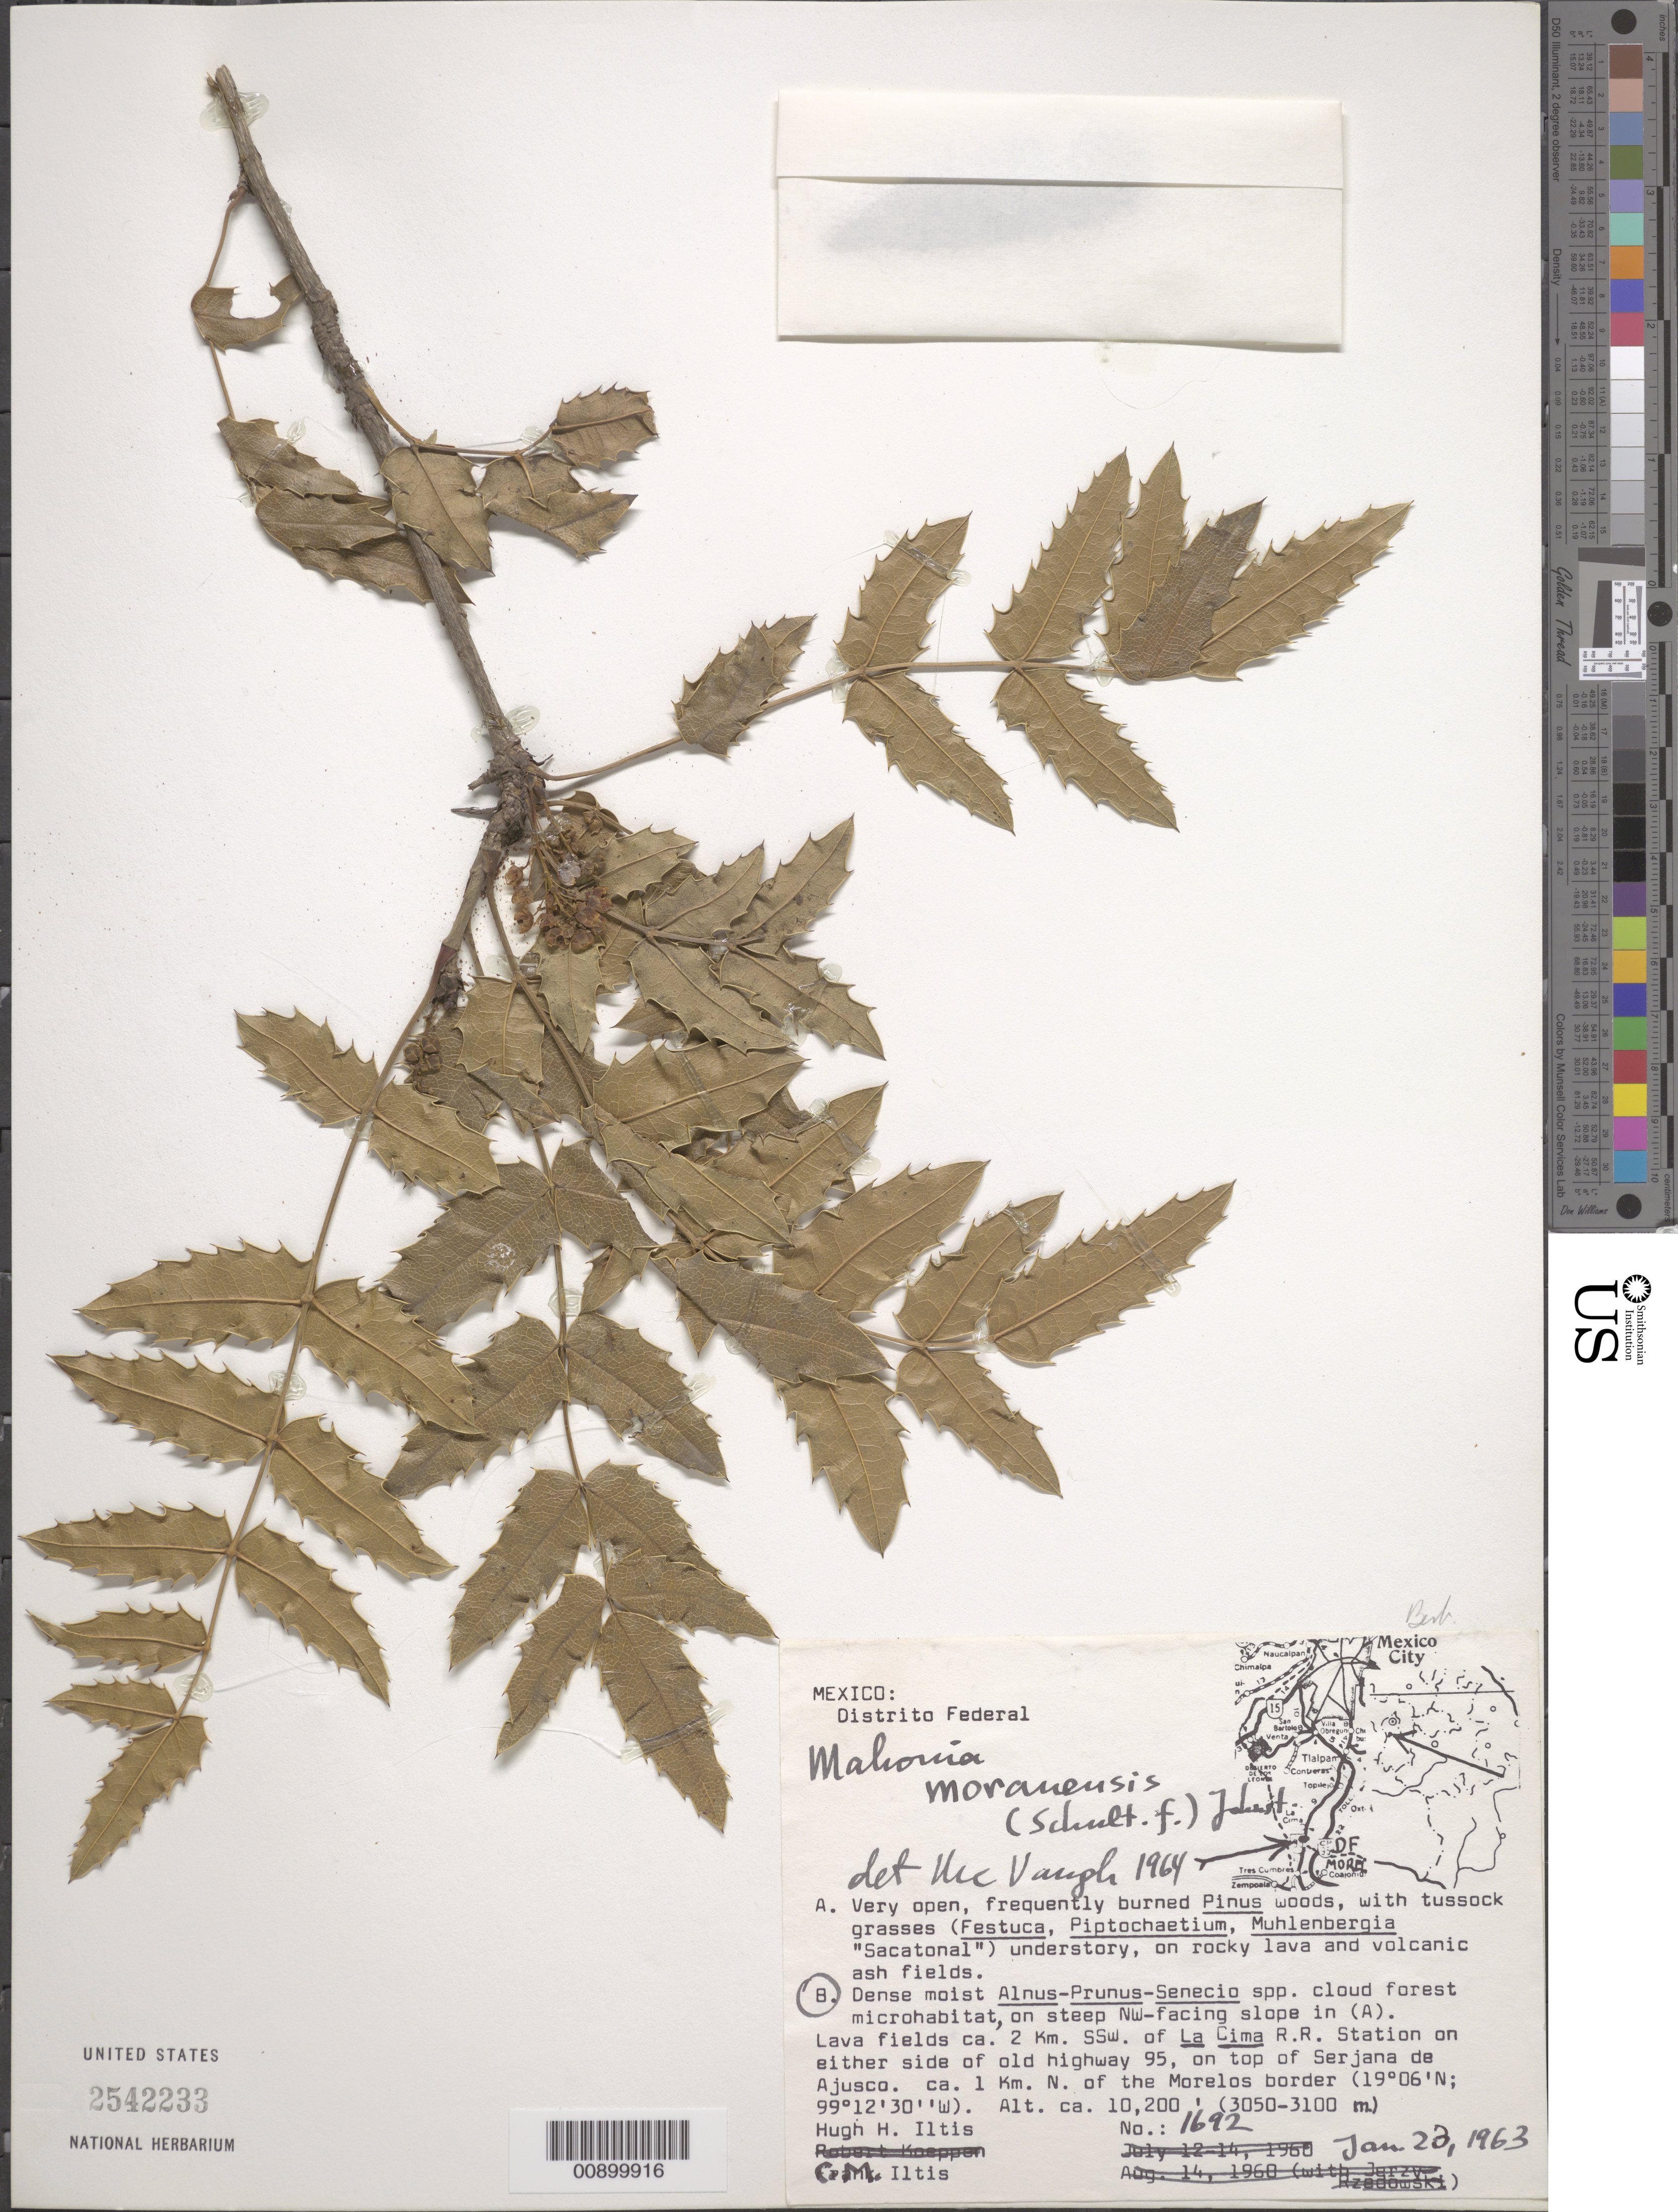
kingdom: Plantae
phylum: Tracheophyta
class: Magnoliopsida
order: Ranunculales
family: Berberidaceae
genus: Mahonia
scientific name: Mahonia moranensis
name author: (Schult. & Schult. f.) I.M. Johnst.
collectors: H. H. Iltis & C. M Iltis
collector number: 1692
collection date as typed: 23 Jan 1963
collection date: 1963-01-23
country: Mexico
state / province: Distrito Federal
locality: Lava fields ca. 2 km SSW of La Cima R.R. Station on either side of old highway 95, on top of Serjana de Ajusco ca. 1 km N of the Morelos border.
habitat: Lava fields. Dense moist Alnus-Prunus-Senecio spp. Cloud forest microhabitat, on steep NW-facing slope in very open, ..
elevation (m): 3100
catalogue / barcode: US 2542233